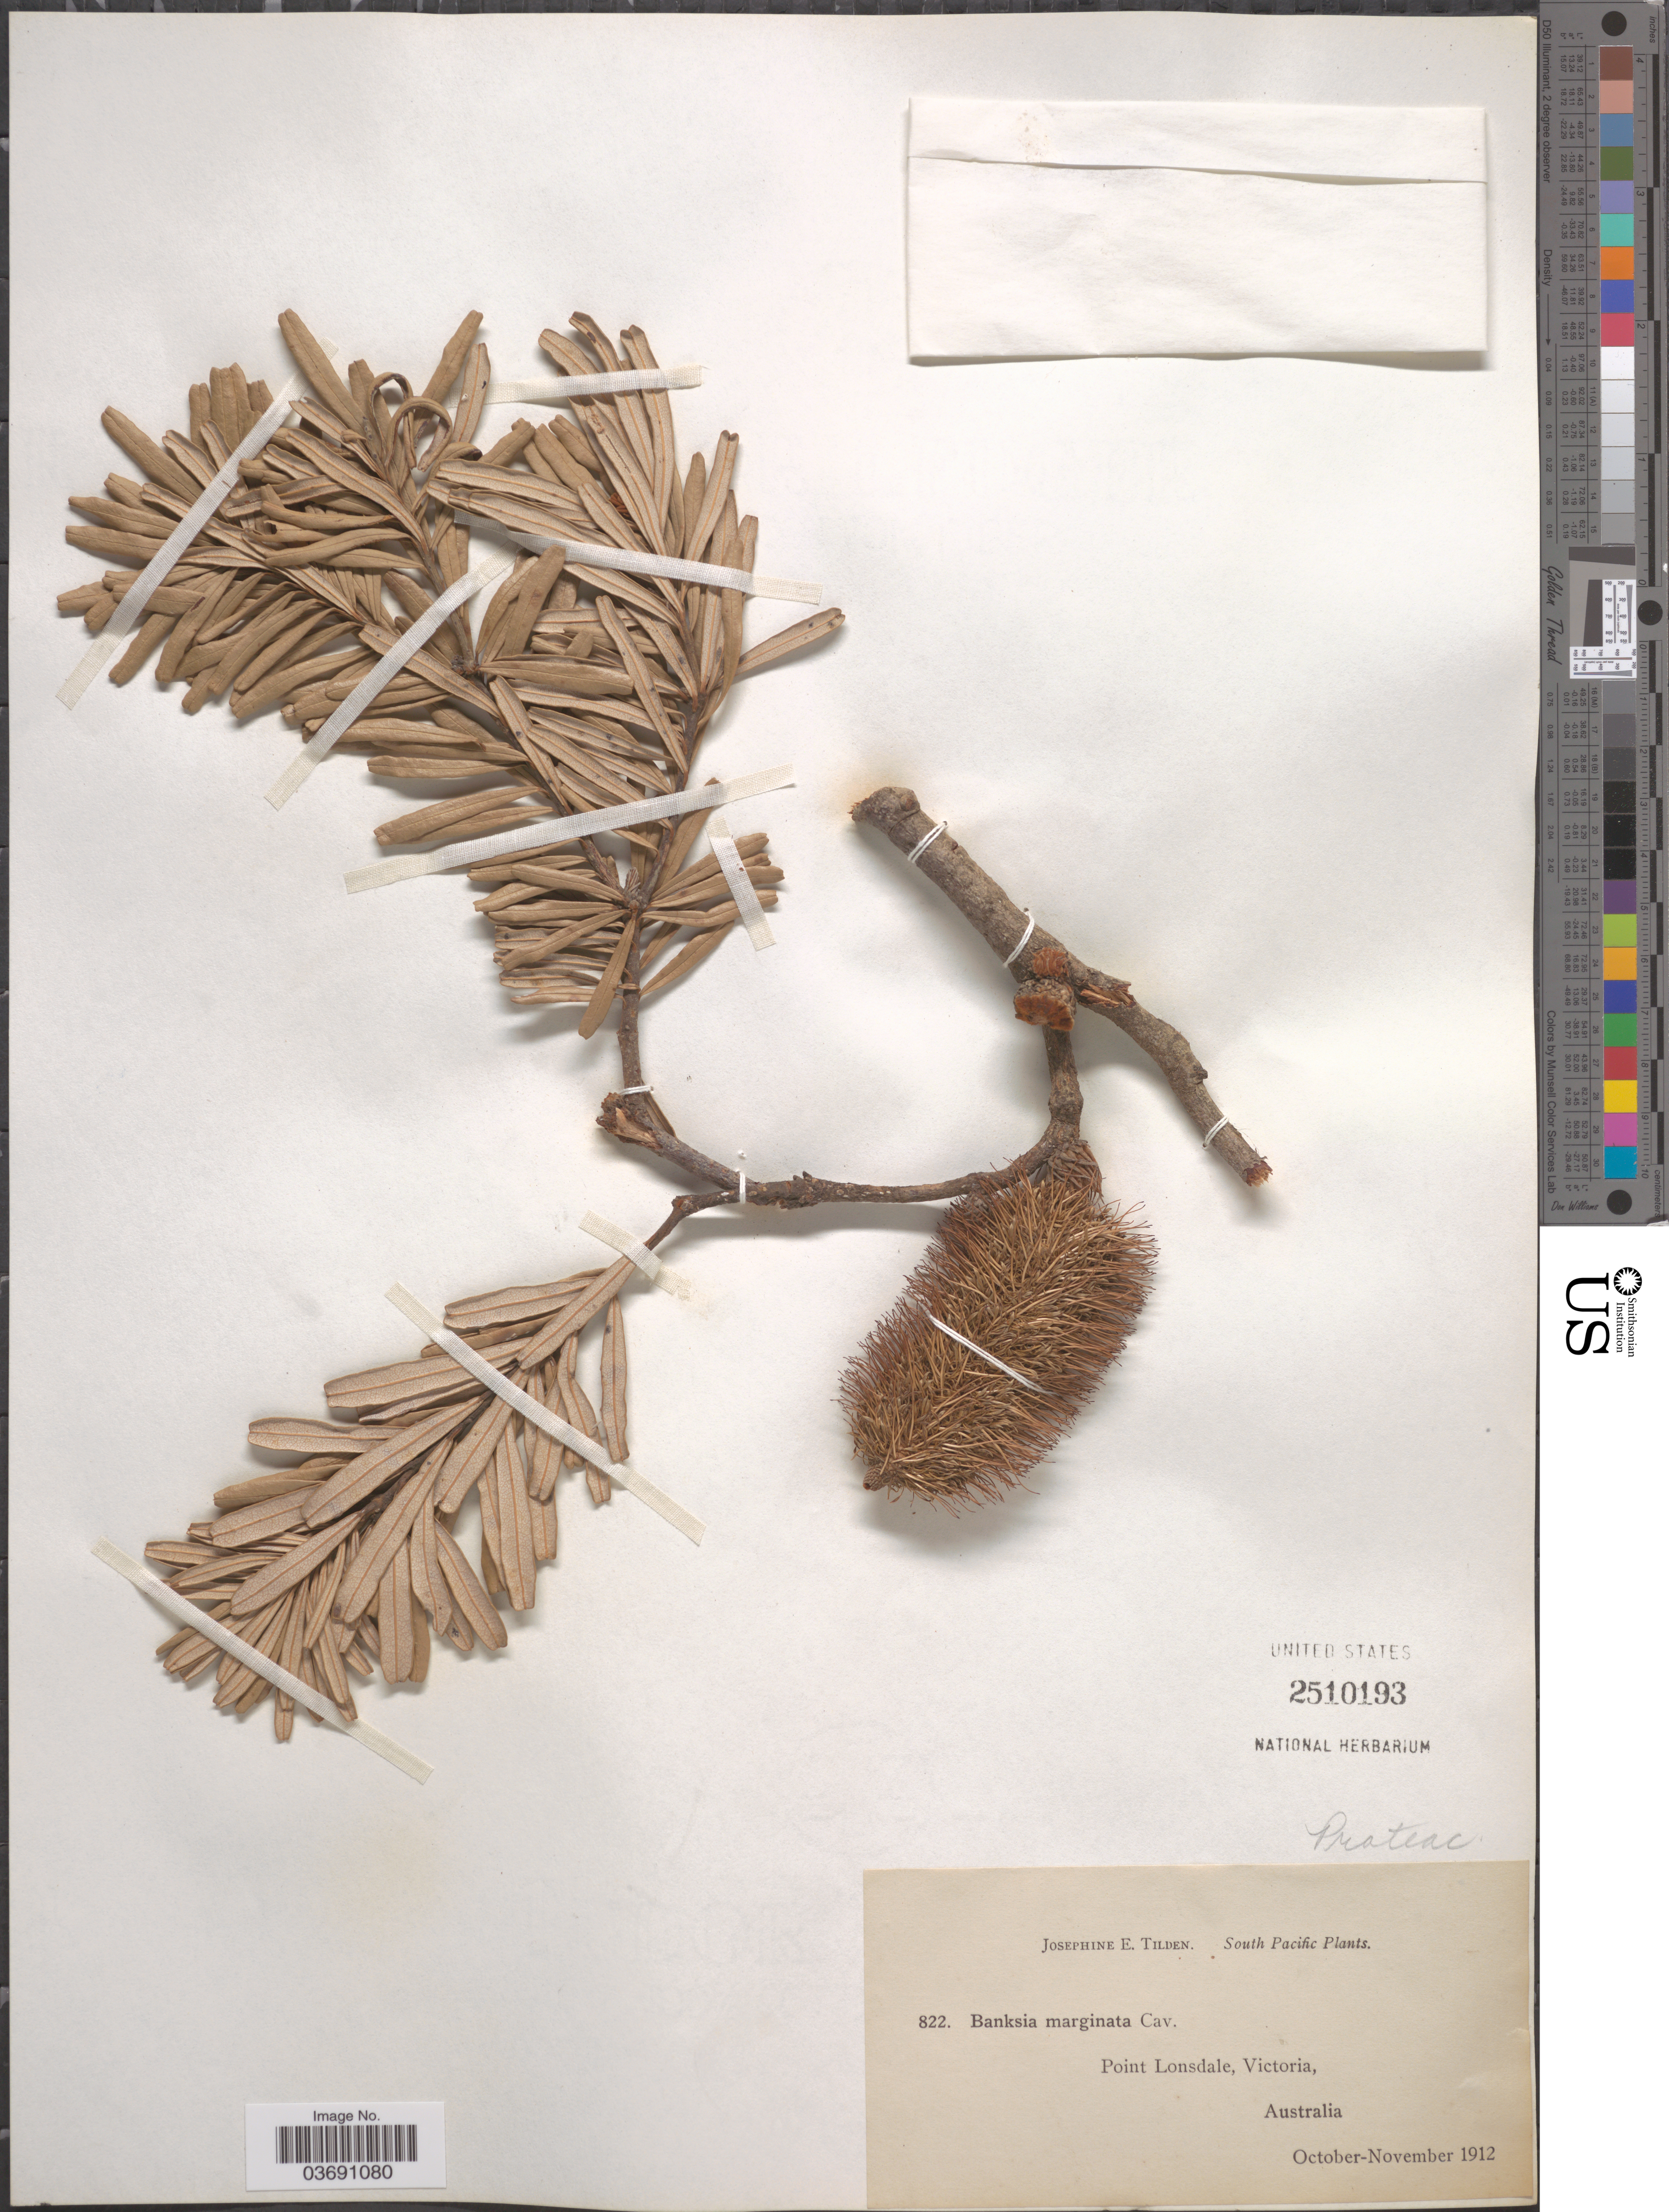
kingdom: Plantae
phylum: Tracheophyta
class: Magnoliopsida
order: Proteales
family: Proteaceae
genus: Banksia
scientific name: Banksia marginata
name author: Cav.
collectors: J. E. Tilden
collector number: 822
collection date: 1912-10/1912-11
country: Australia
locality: South Pacific. Point Lonsdale, Victoria.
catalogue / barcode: US 2510193